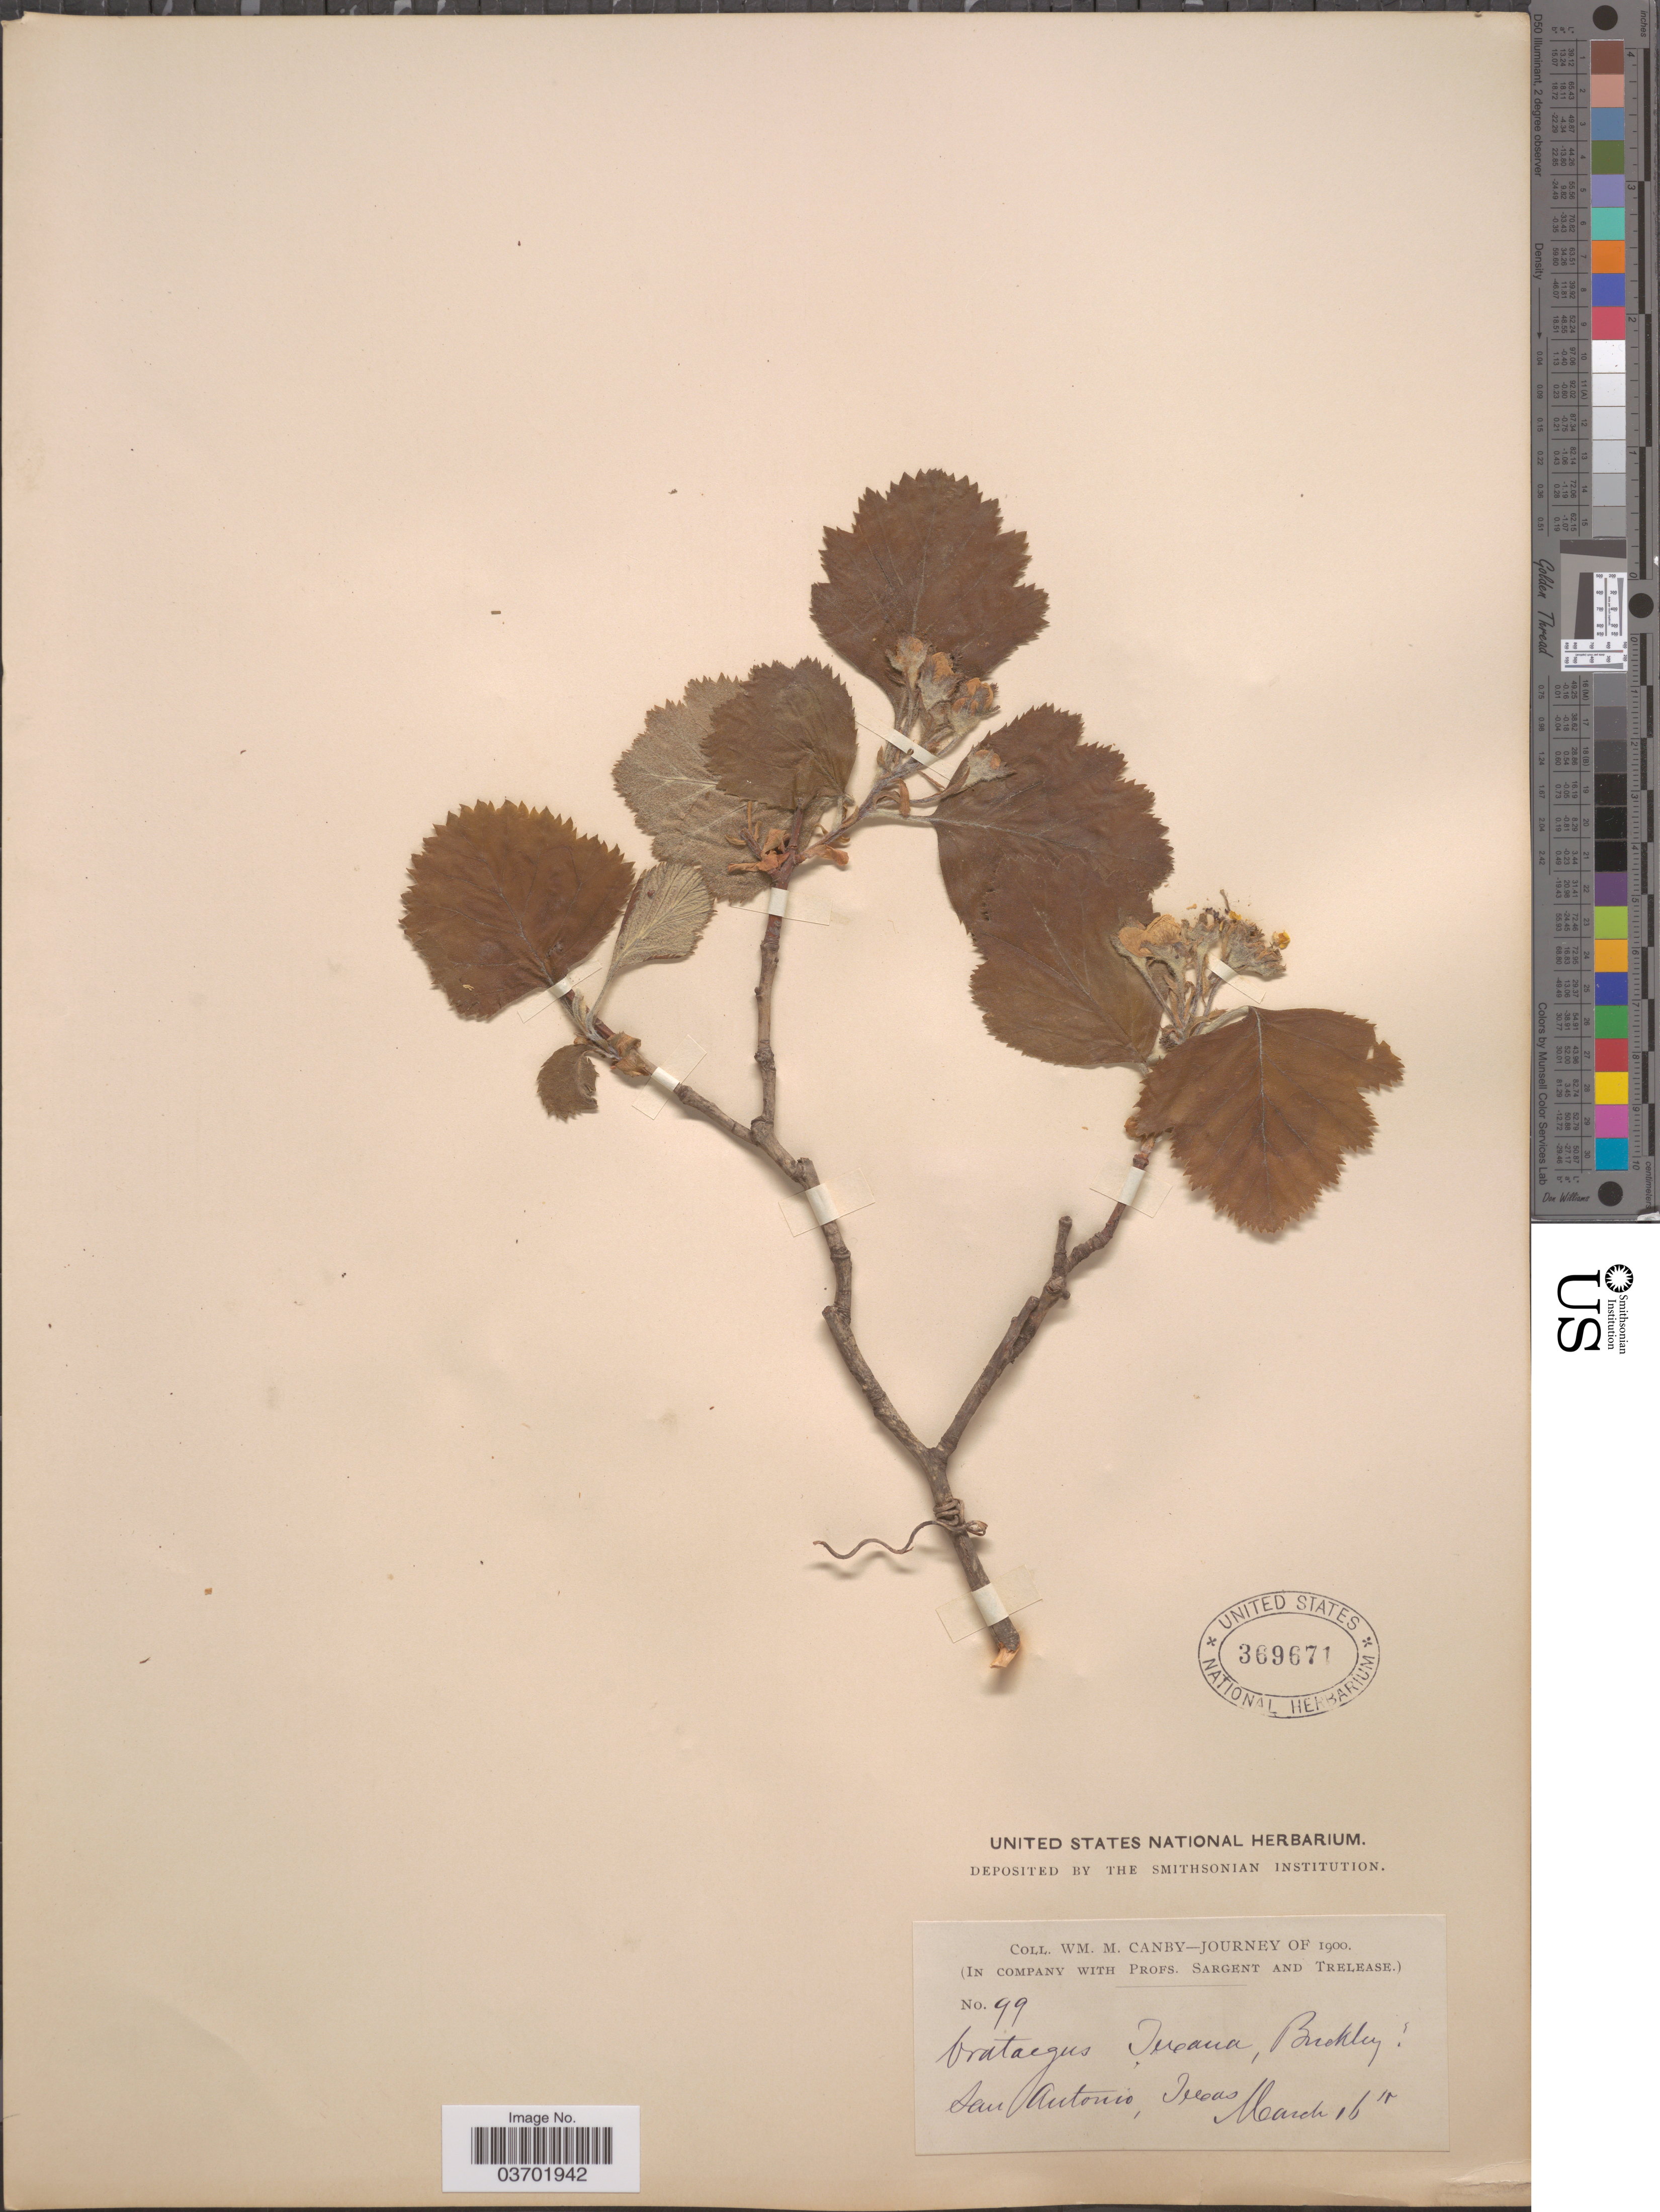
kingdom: Plantae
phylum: Tracheophyta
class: Magnoliopsida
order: Rosales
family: Rosaceae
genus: Crataegus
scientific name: Crataegus texana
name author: Buckley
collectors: W. M. Canby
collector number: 99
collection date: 1900-03-16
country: United States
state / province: Texas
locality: San Antonio.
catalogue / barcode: US 369671